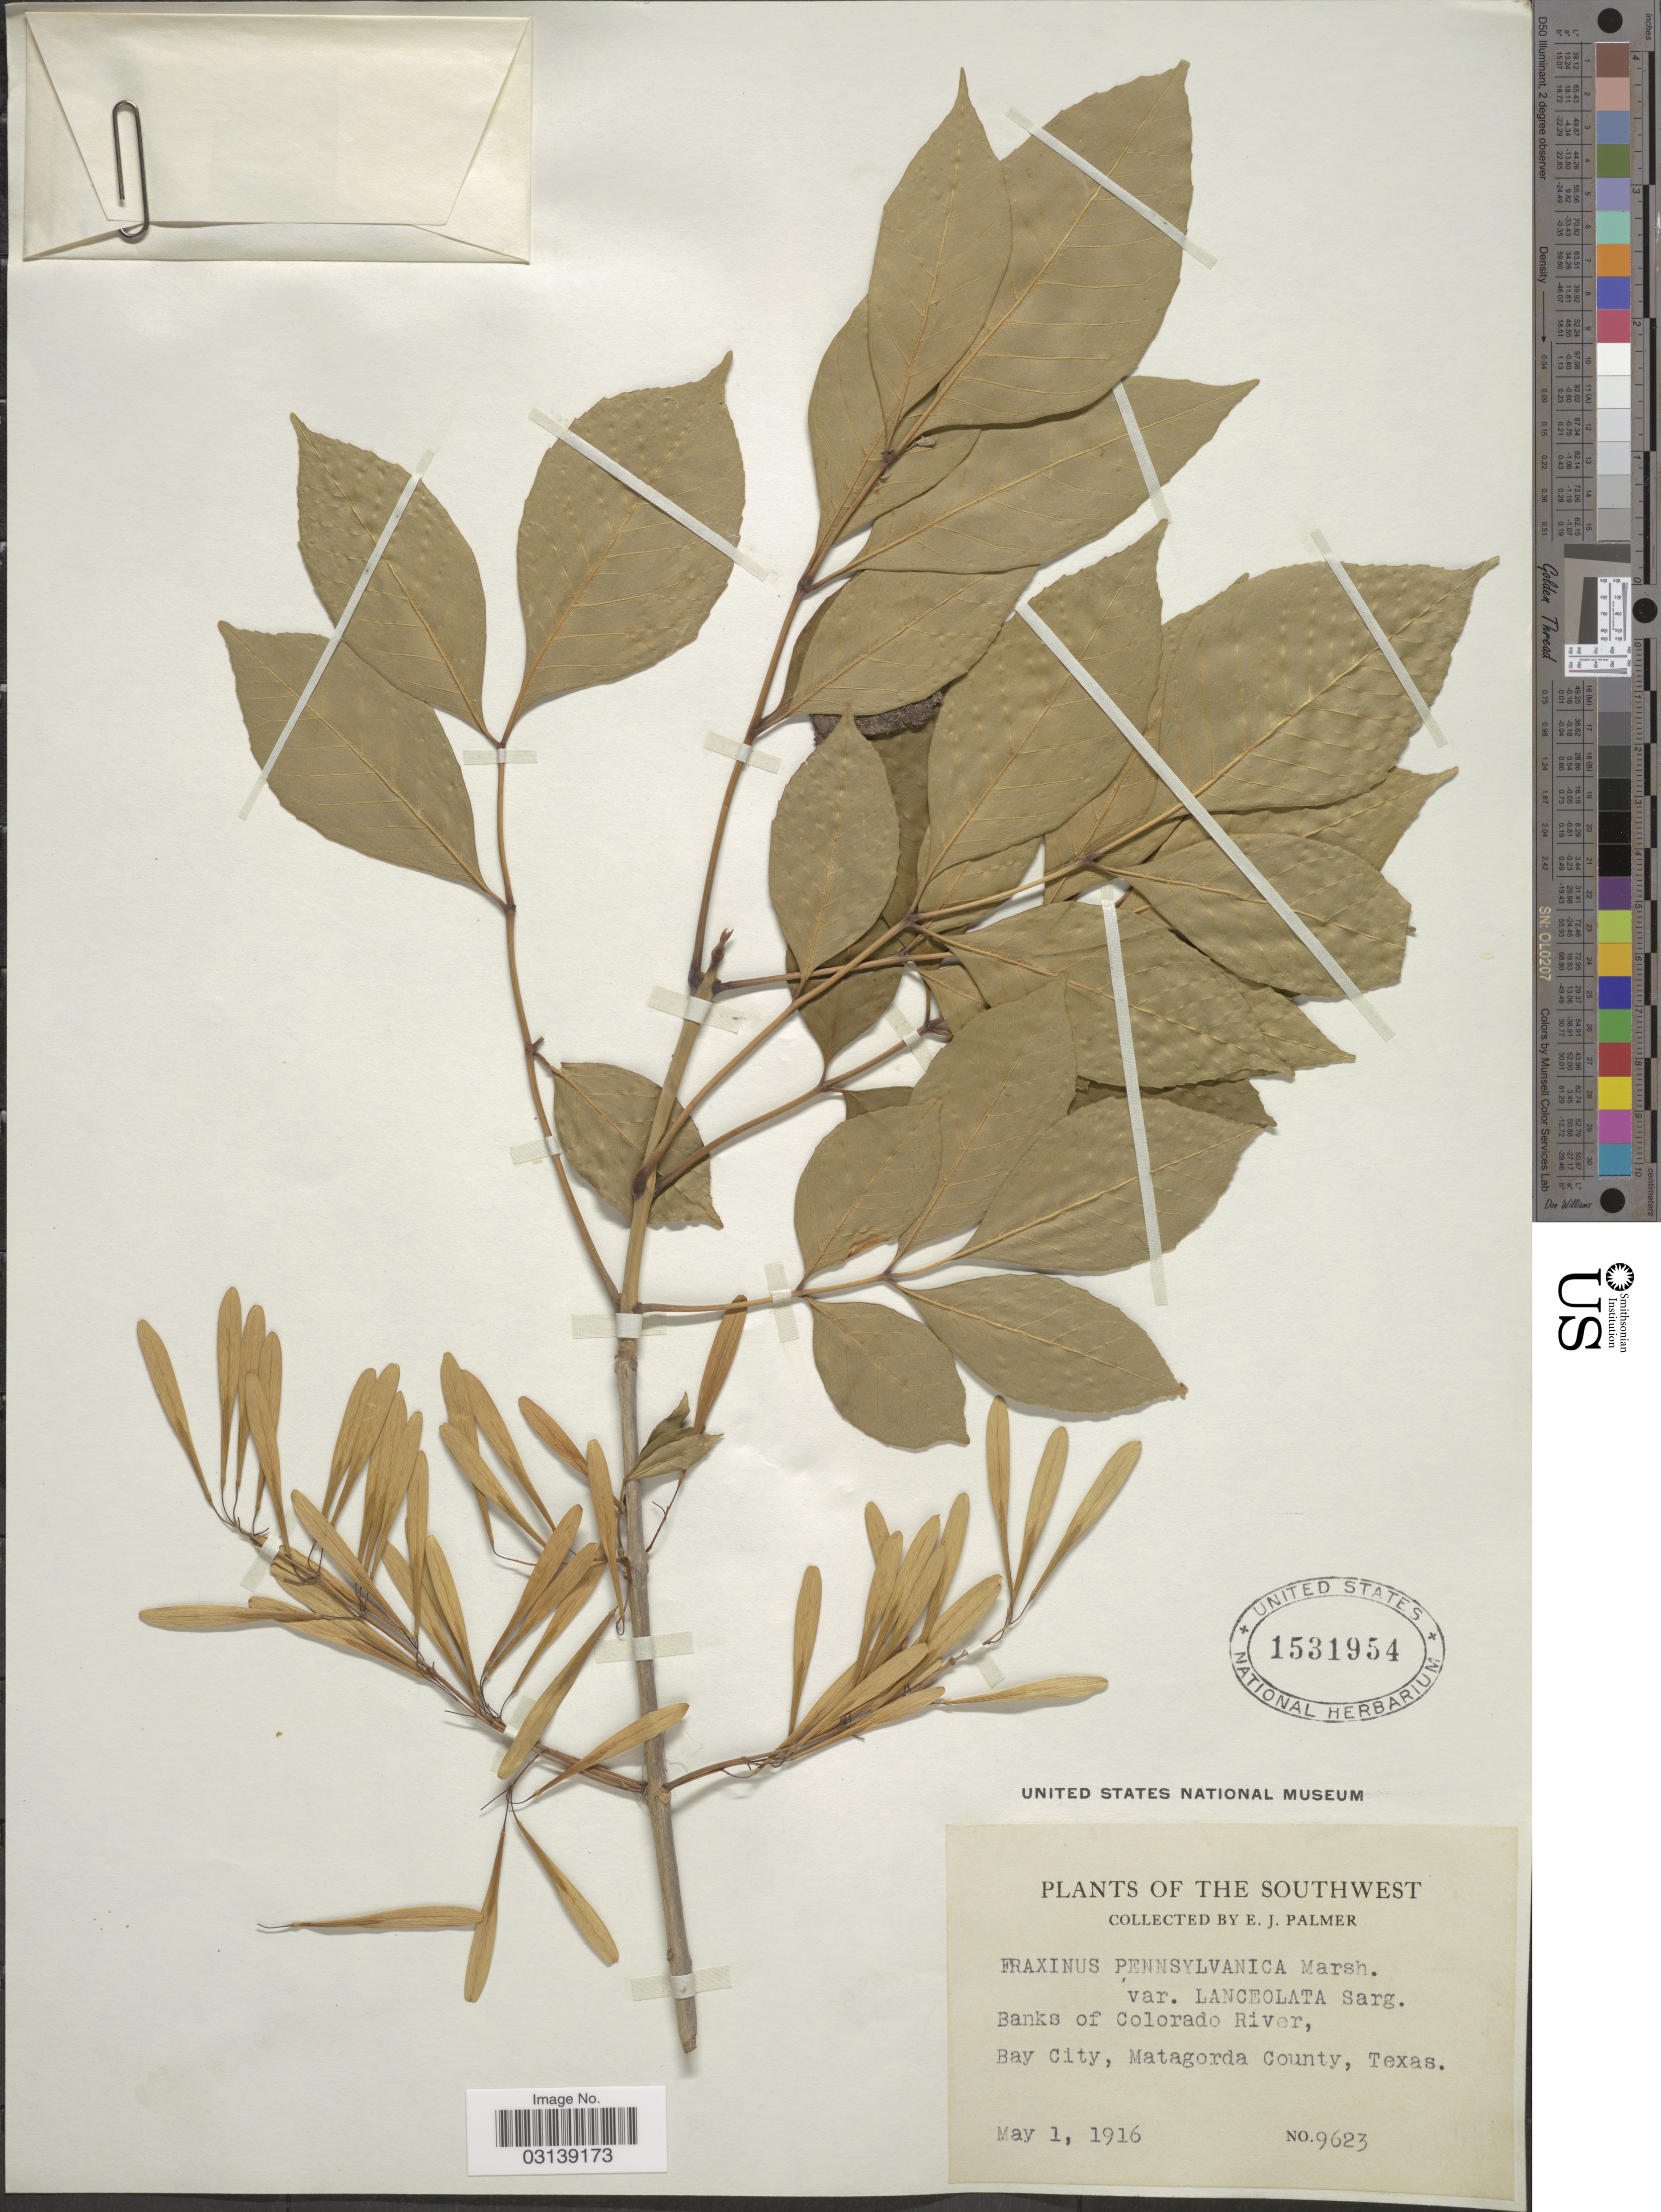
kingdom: Plantae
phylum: Tracheophyta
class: Magnoliopsida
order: Lamiales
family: Oleaceae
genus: Fraxinus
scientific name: Fraxinus pennsylvanica var. lanceolata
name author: Sarg.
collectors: E. J. Palmer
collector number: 9623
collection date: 1916-05-01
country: United States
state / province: Texas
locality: Southwest. Banks of Colorado River, Bay City, Matagorda County.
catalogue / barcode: US 1531954